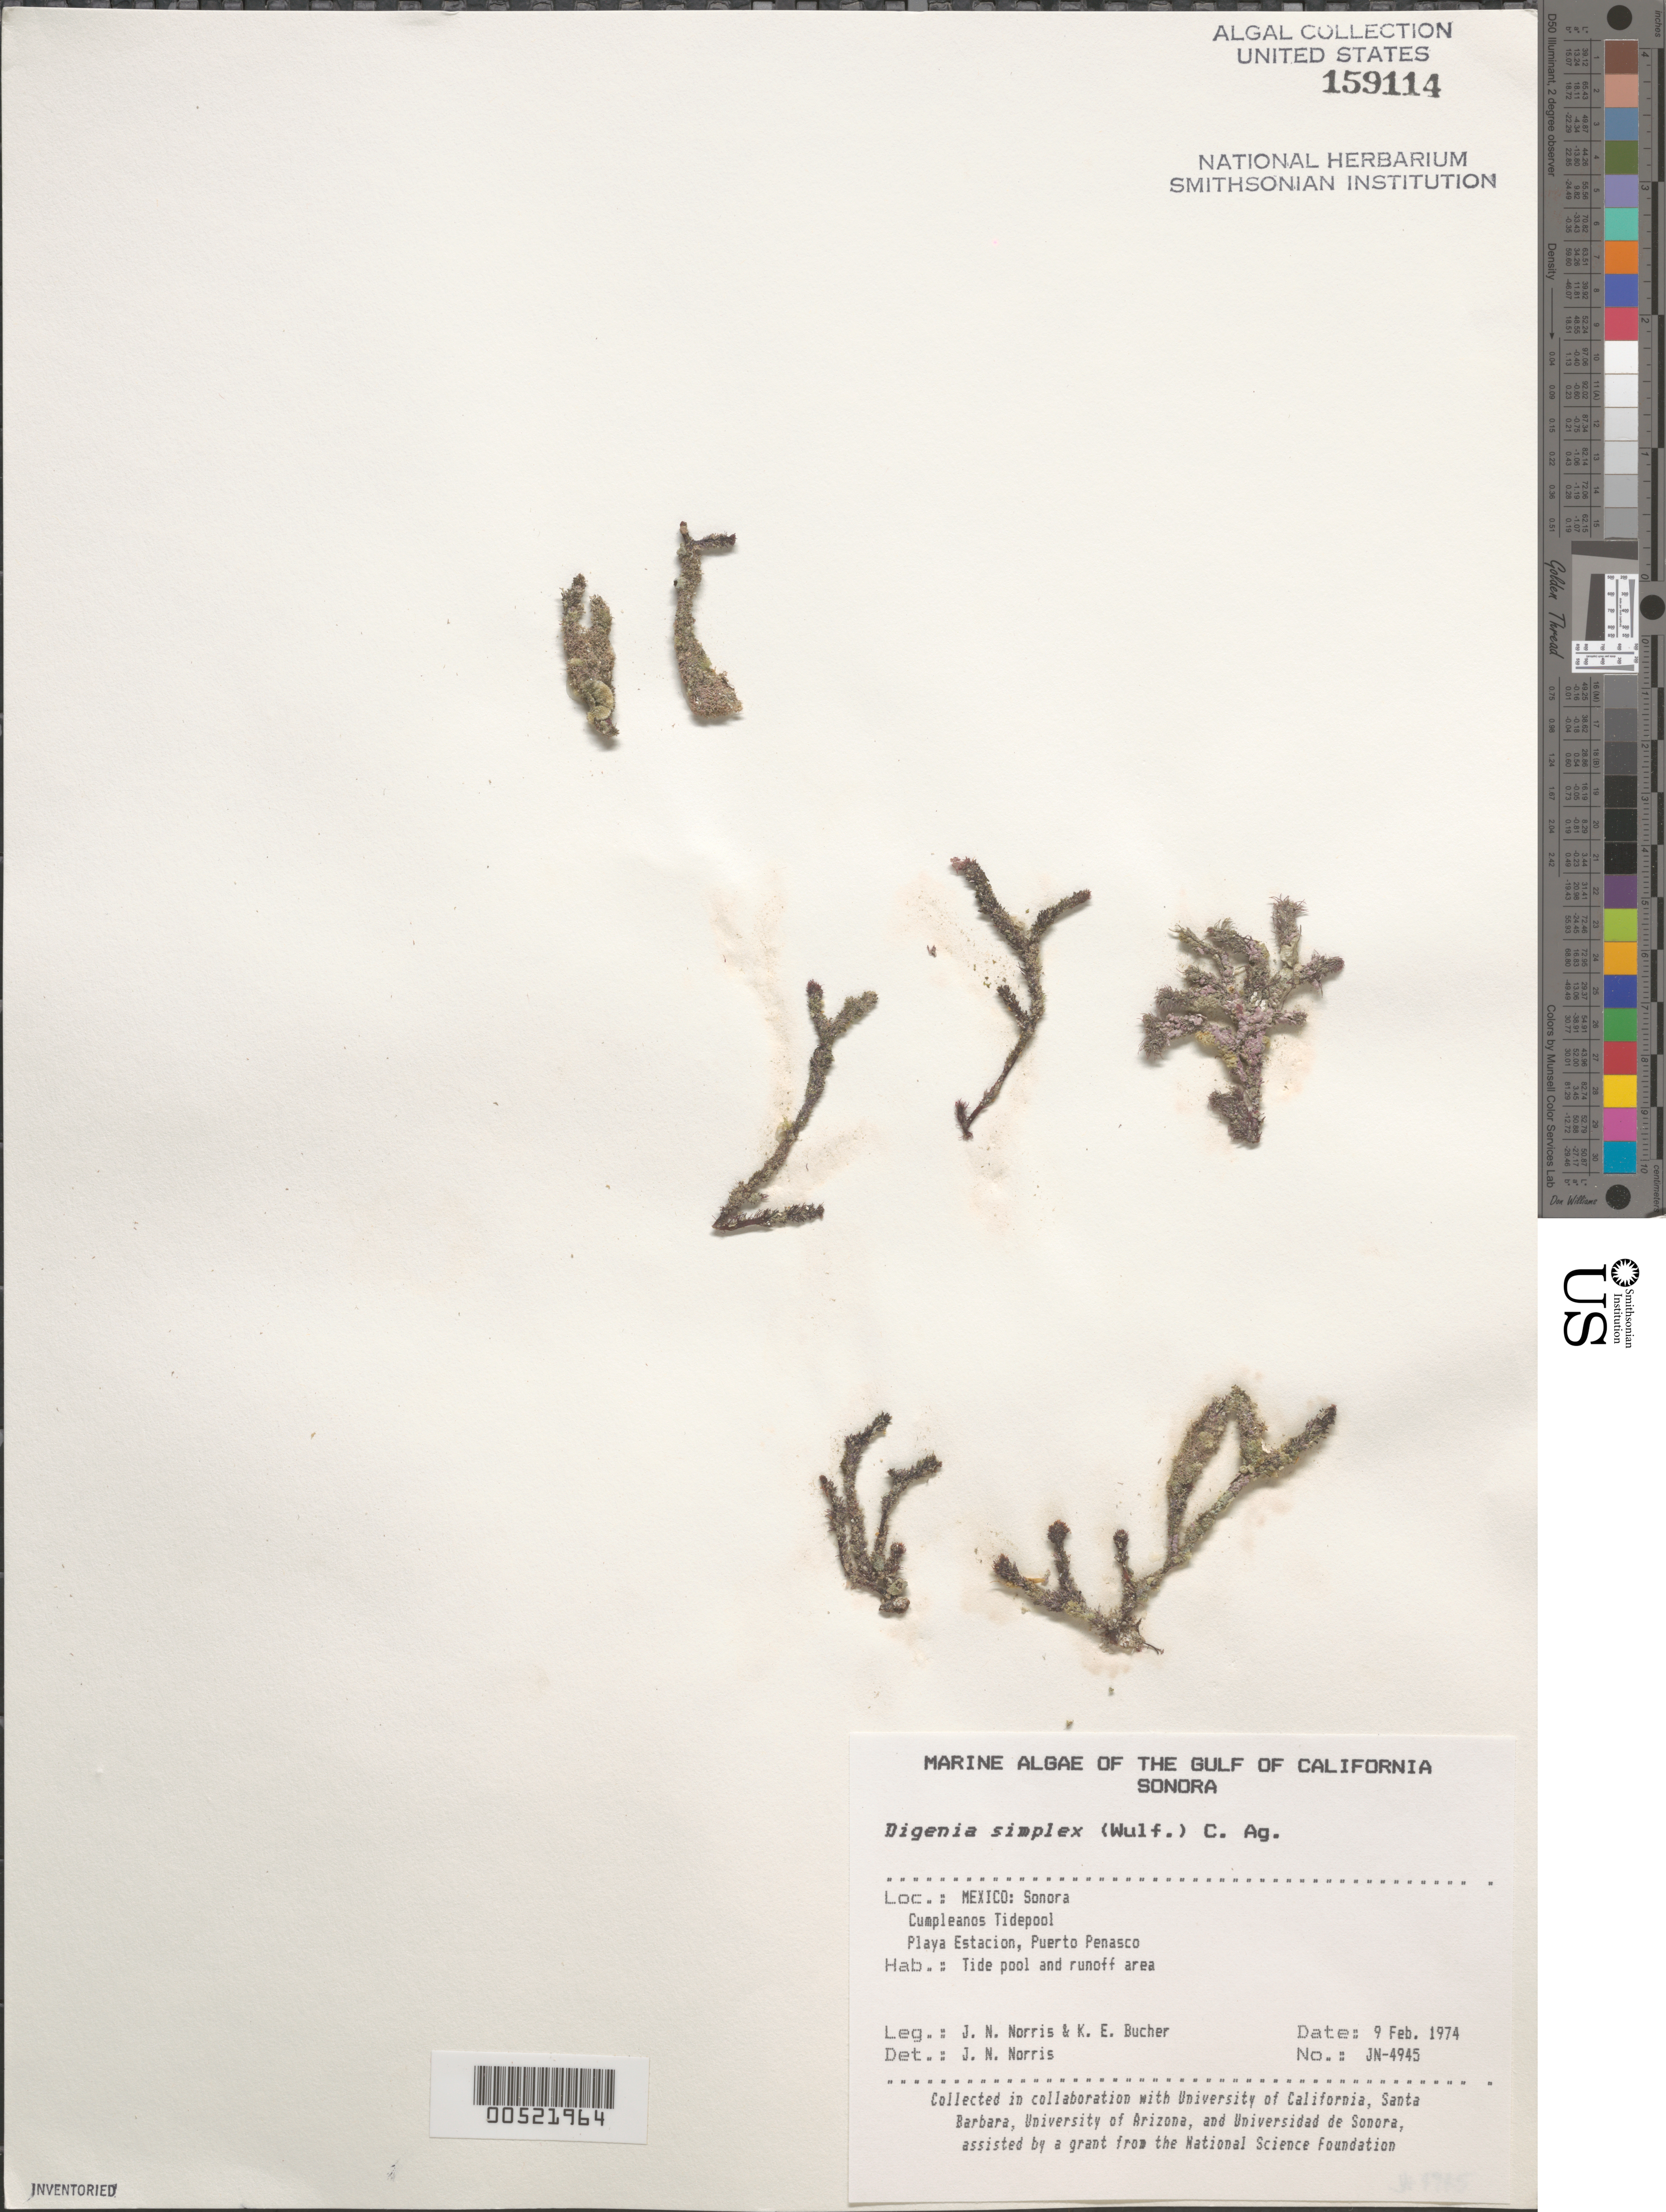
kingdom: Plantae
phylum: Rhodophyta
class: Florideophyceae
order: Ceramiales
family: Rhodomelaceae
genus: Digenea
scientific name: Digenea simplex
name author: (Wulfen) C. Agardh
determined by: Norris, James N.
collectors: J. N. Norris & K. E. Bucher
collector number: JN-4945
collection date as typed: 09 Feb 1974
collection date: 1974-02-09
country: Mexico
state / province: Sonora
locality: Playa Estacion, Puerto Penasco, Cumpleanos tide pool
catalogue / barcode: US 159114